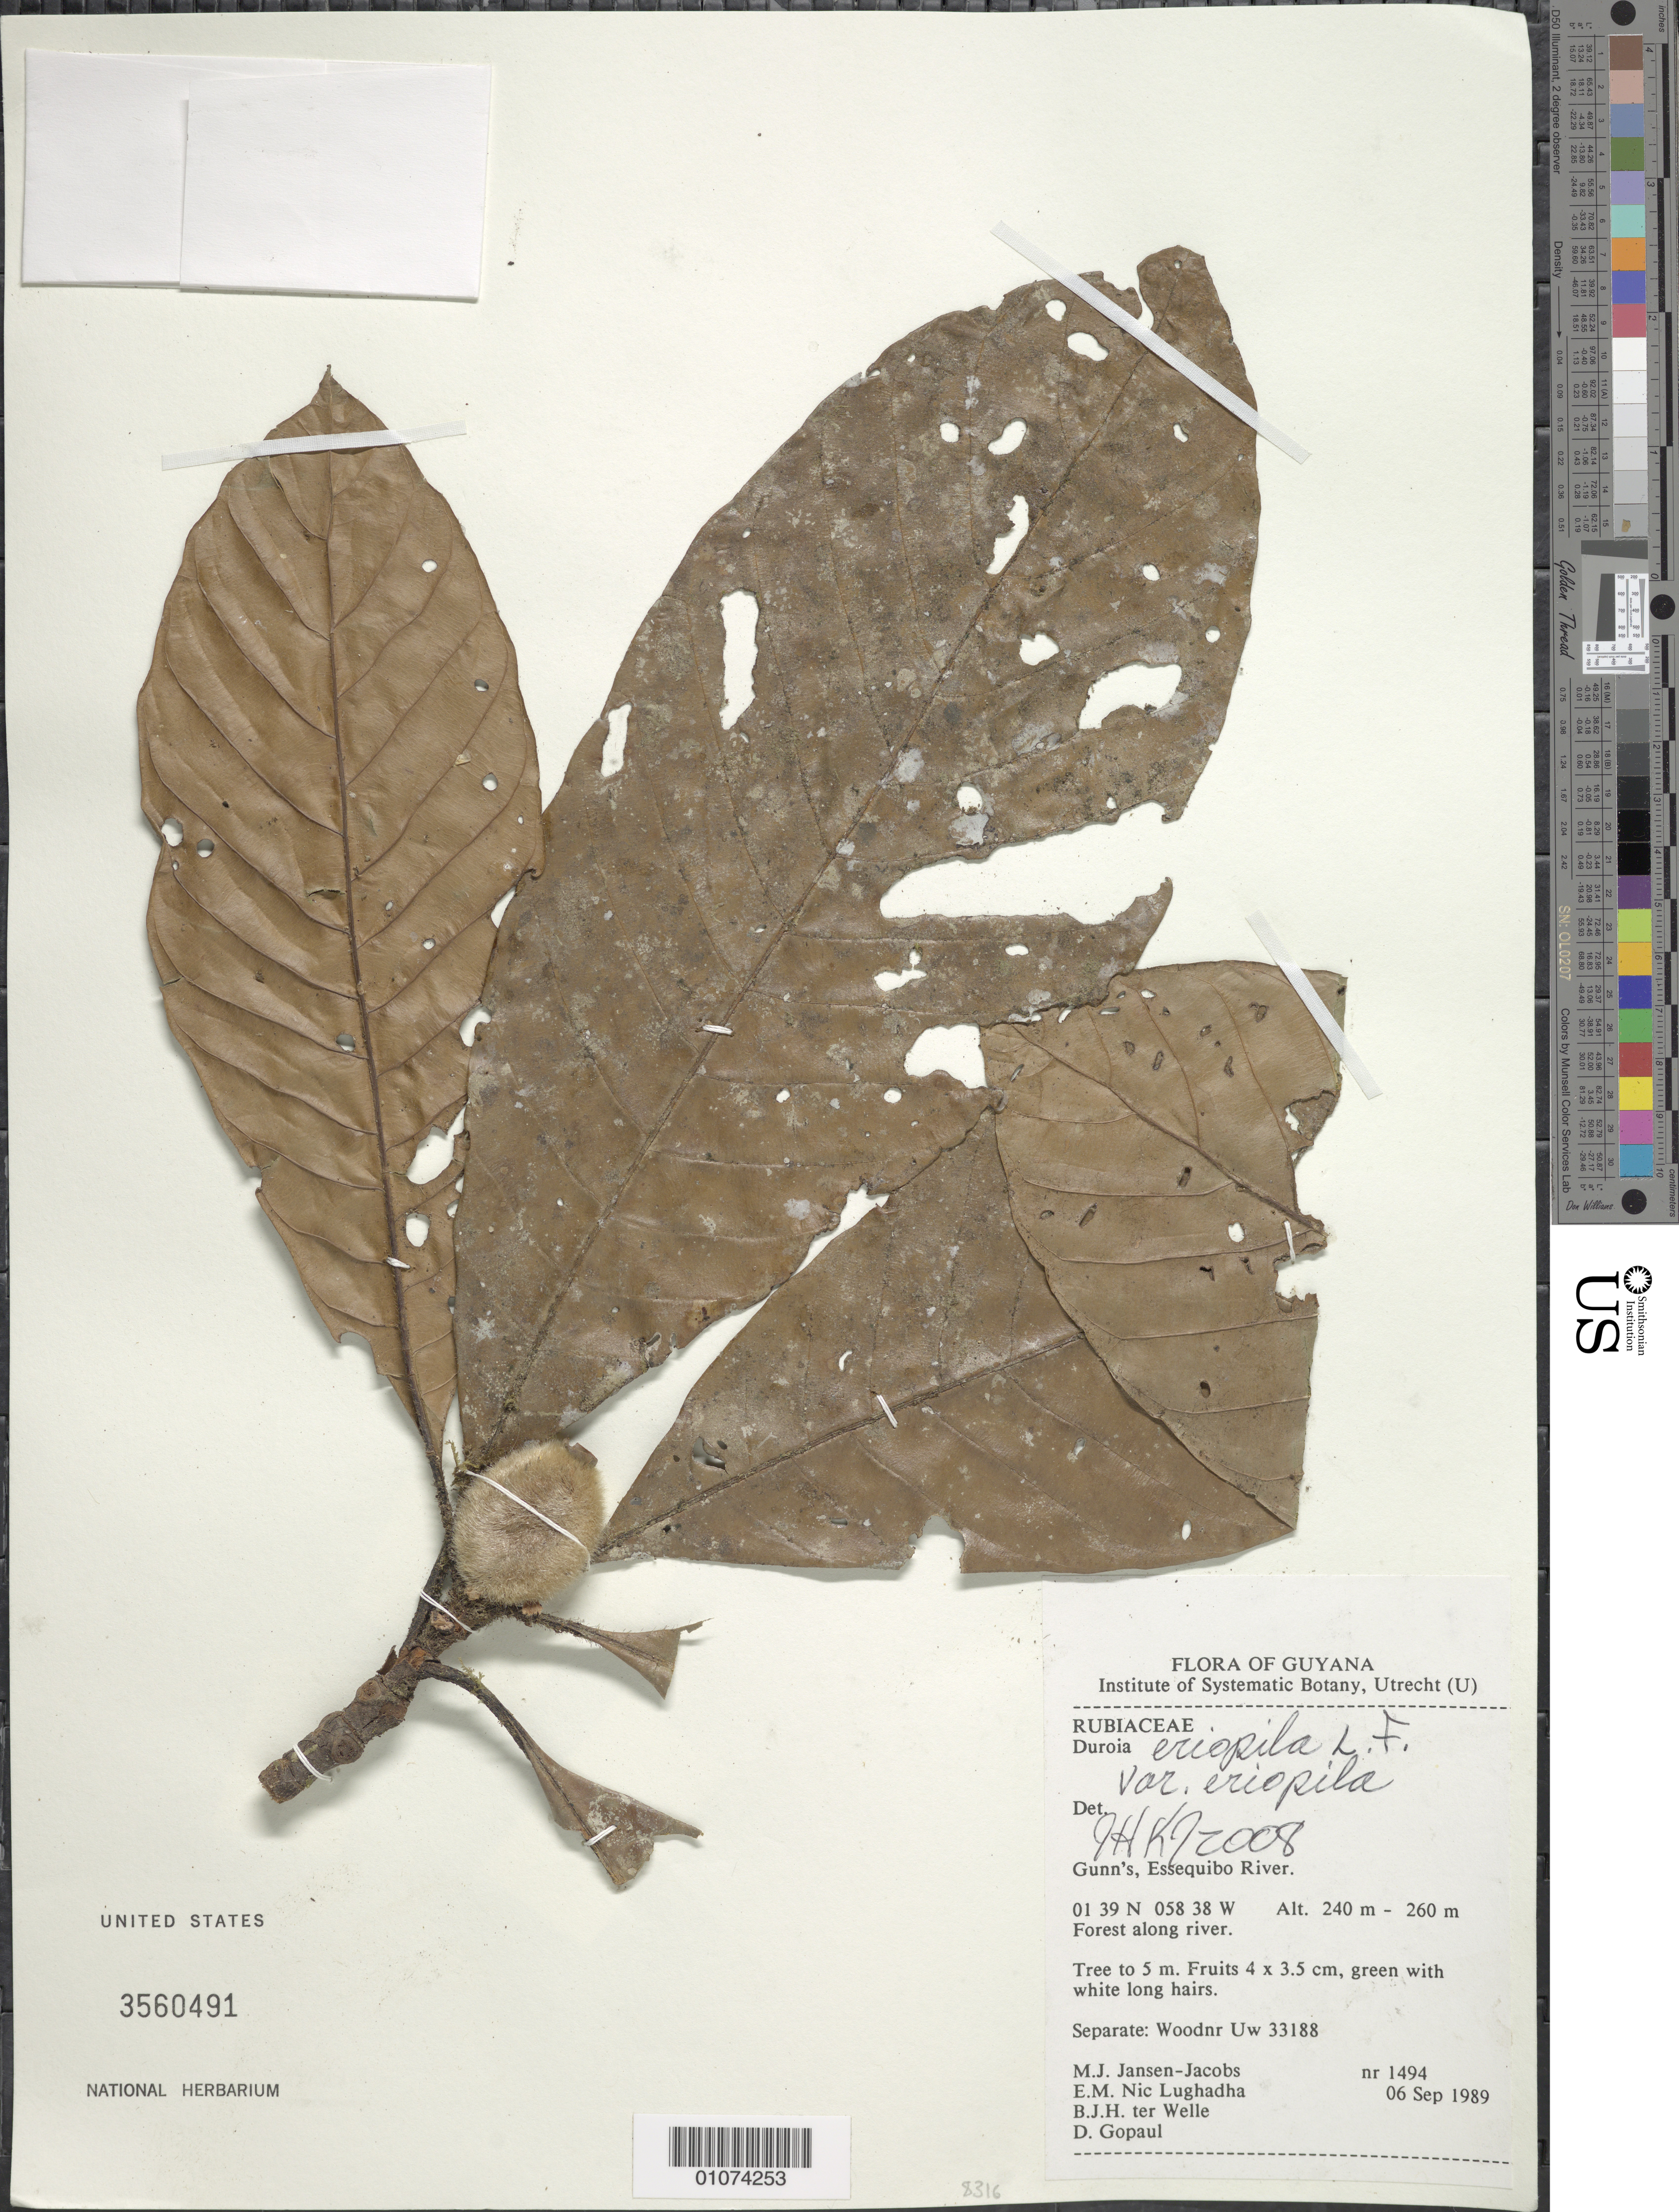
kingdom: Plantae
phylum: Tracheophyta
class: Magnoliopsida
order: Gentianales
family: Rubiaceae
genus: Duroia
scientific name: Duroia eriopila var. eriopila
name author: L. f.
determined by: Kirkbride, J. H.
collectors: M. J. Jansen-Jacobs, E. Nic Lughadha, B. Welle & D. Gopaul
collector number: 1494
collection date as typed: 6-Sep-89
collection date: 1989-09-06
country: Guyana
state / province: U. Takutu-U. Essequibo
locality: Gunn's, Essequibo River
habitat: Forest along river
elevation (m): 240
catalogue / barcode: US 3560491